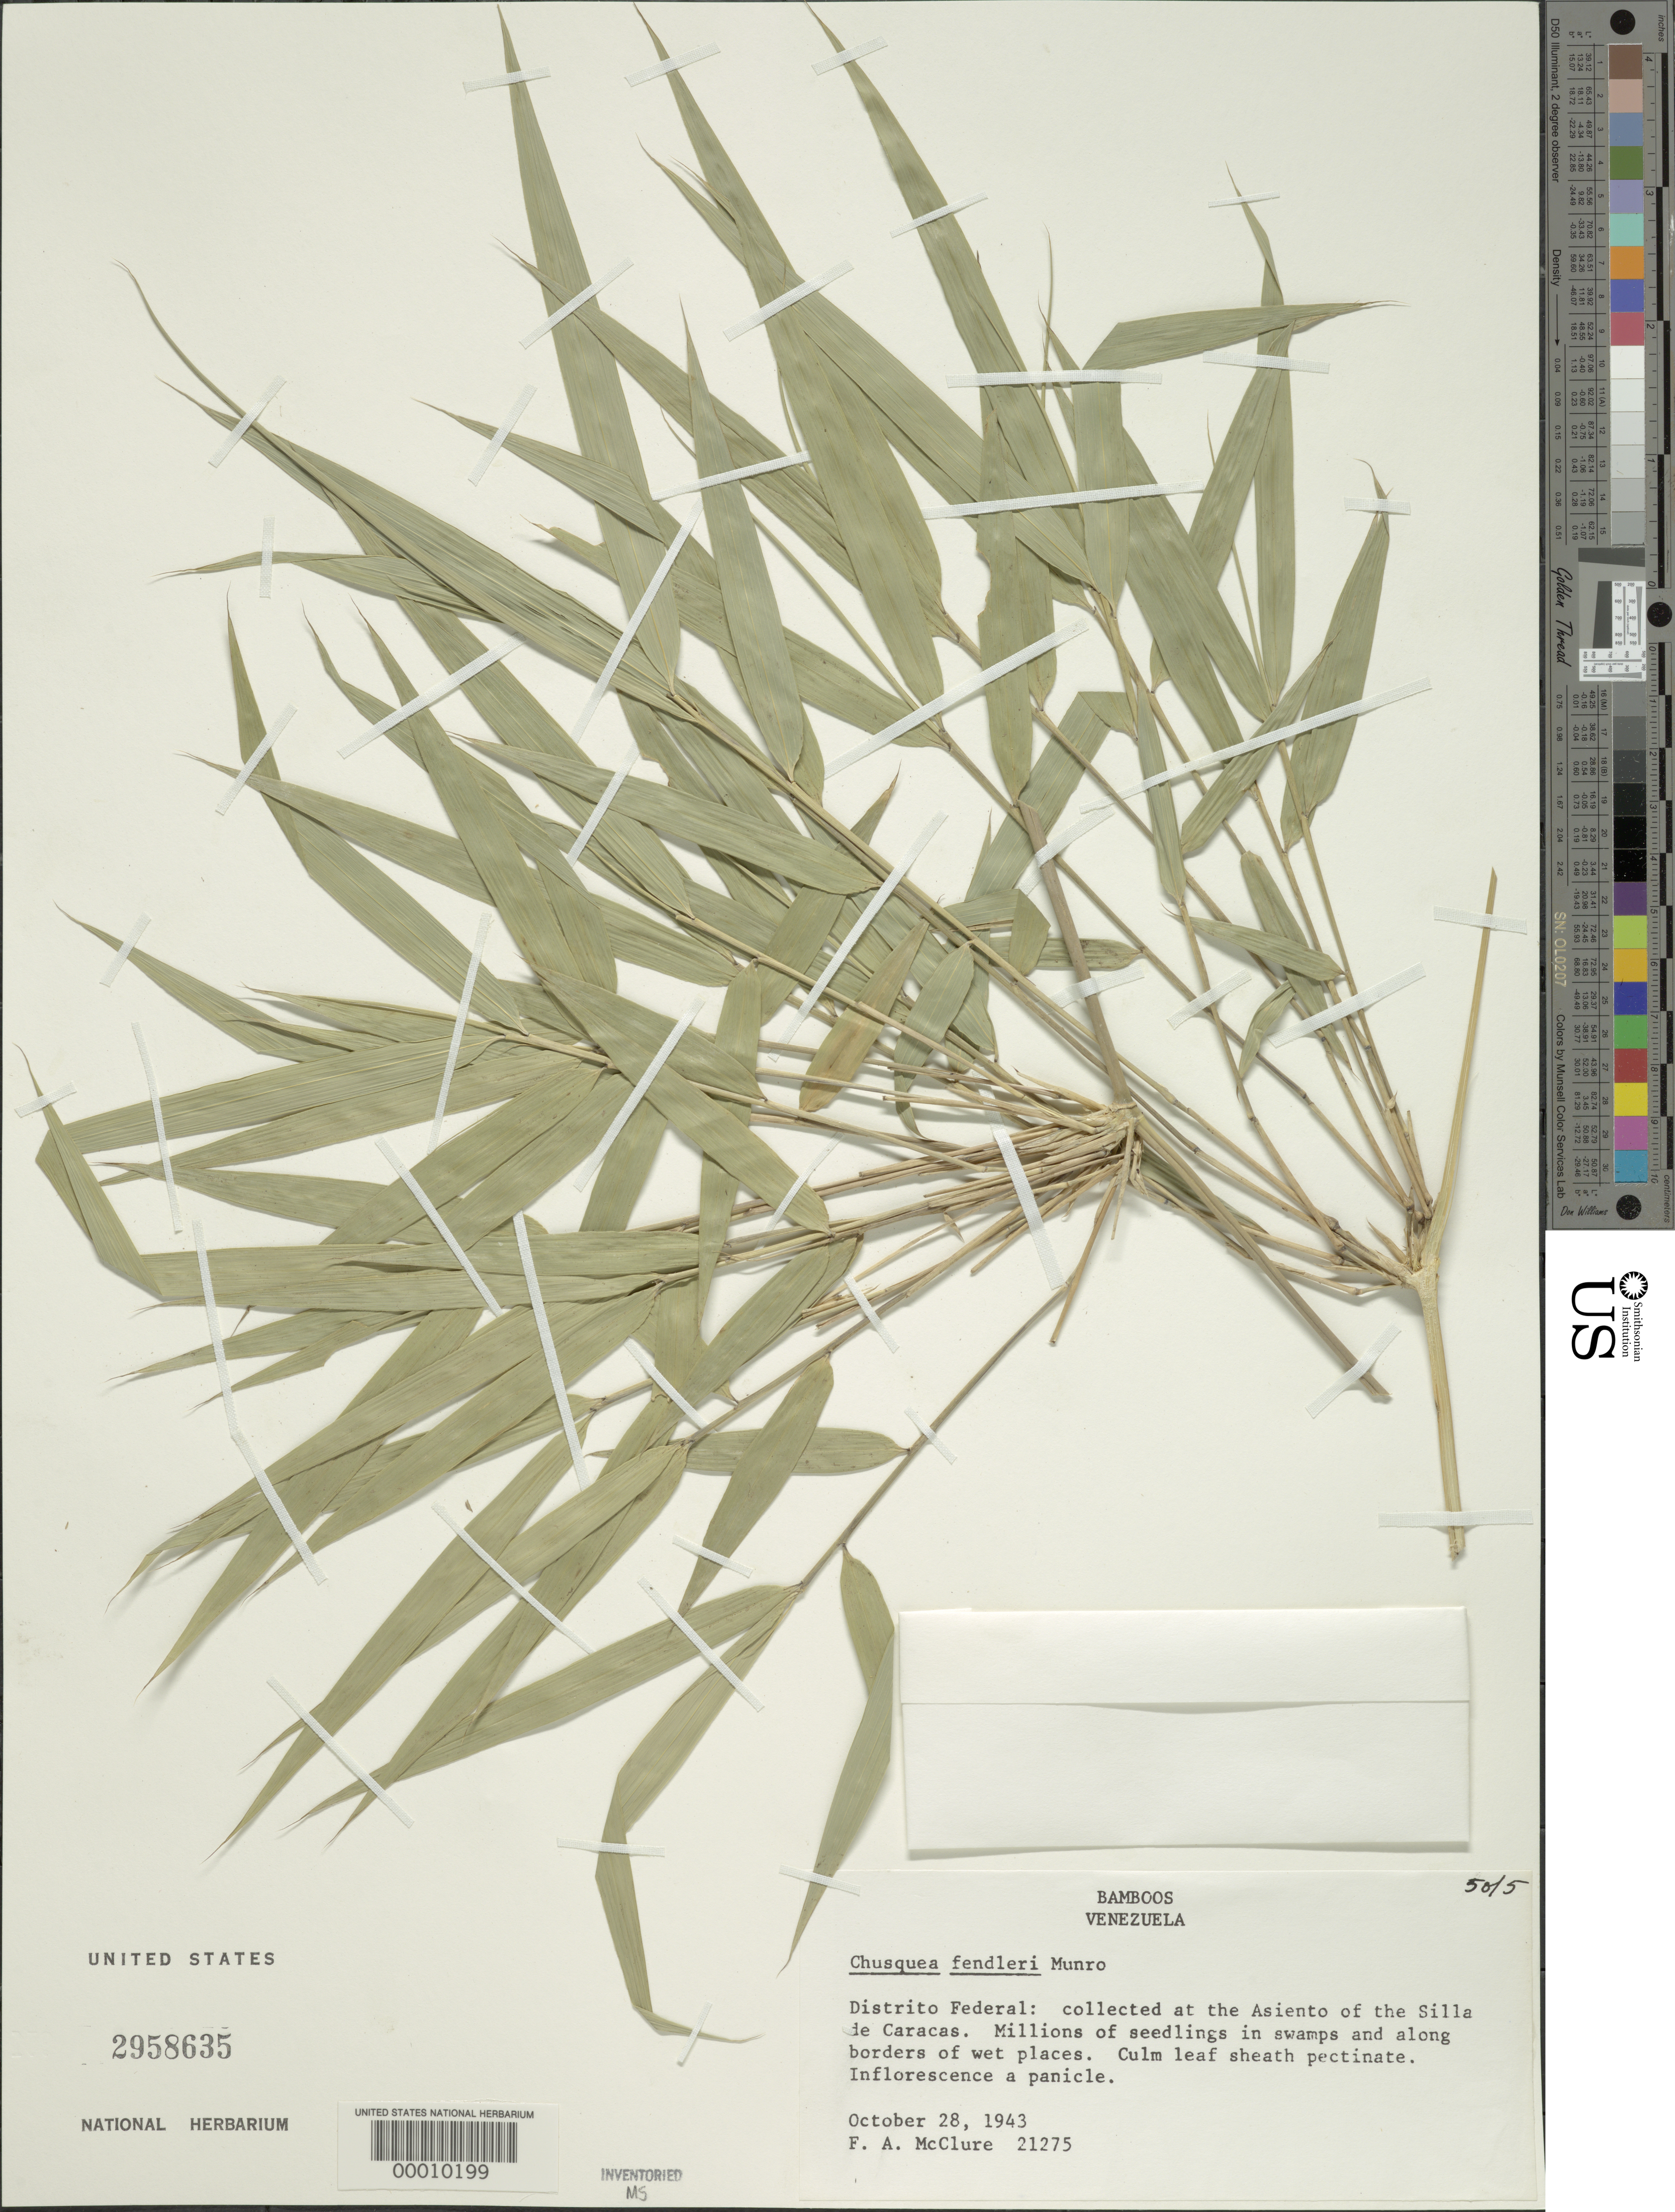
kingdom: Plantae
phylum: Tracheophyta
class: Liliopsida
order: Poales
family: Poaceae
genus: Chusquea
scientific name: Chusquea fendleri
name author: Munro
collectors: F. A. McClure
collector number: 21275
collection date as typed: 28 Oct 1943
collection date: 1943-10-28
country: Venezuela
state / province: Distrito Federal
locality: Asiento silla de caracas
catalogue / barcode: US 2958635